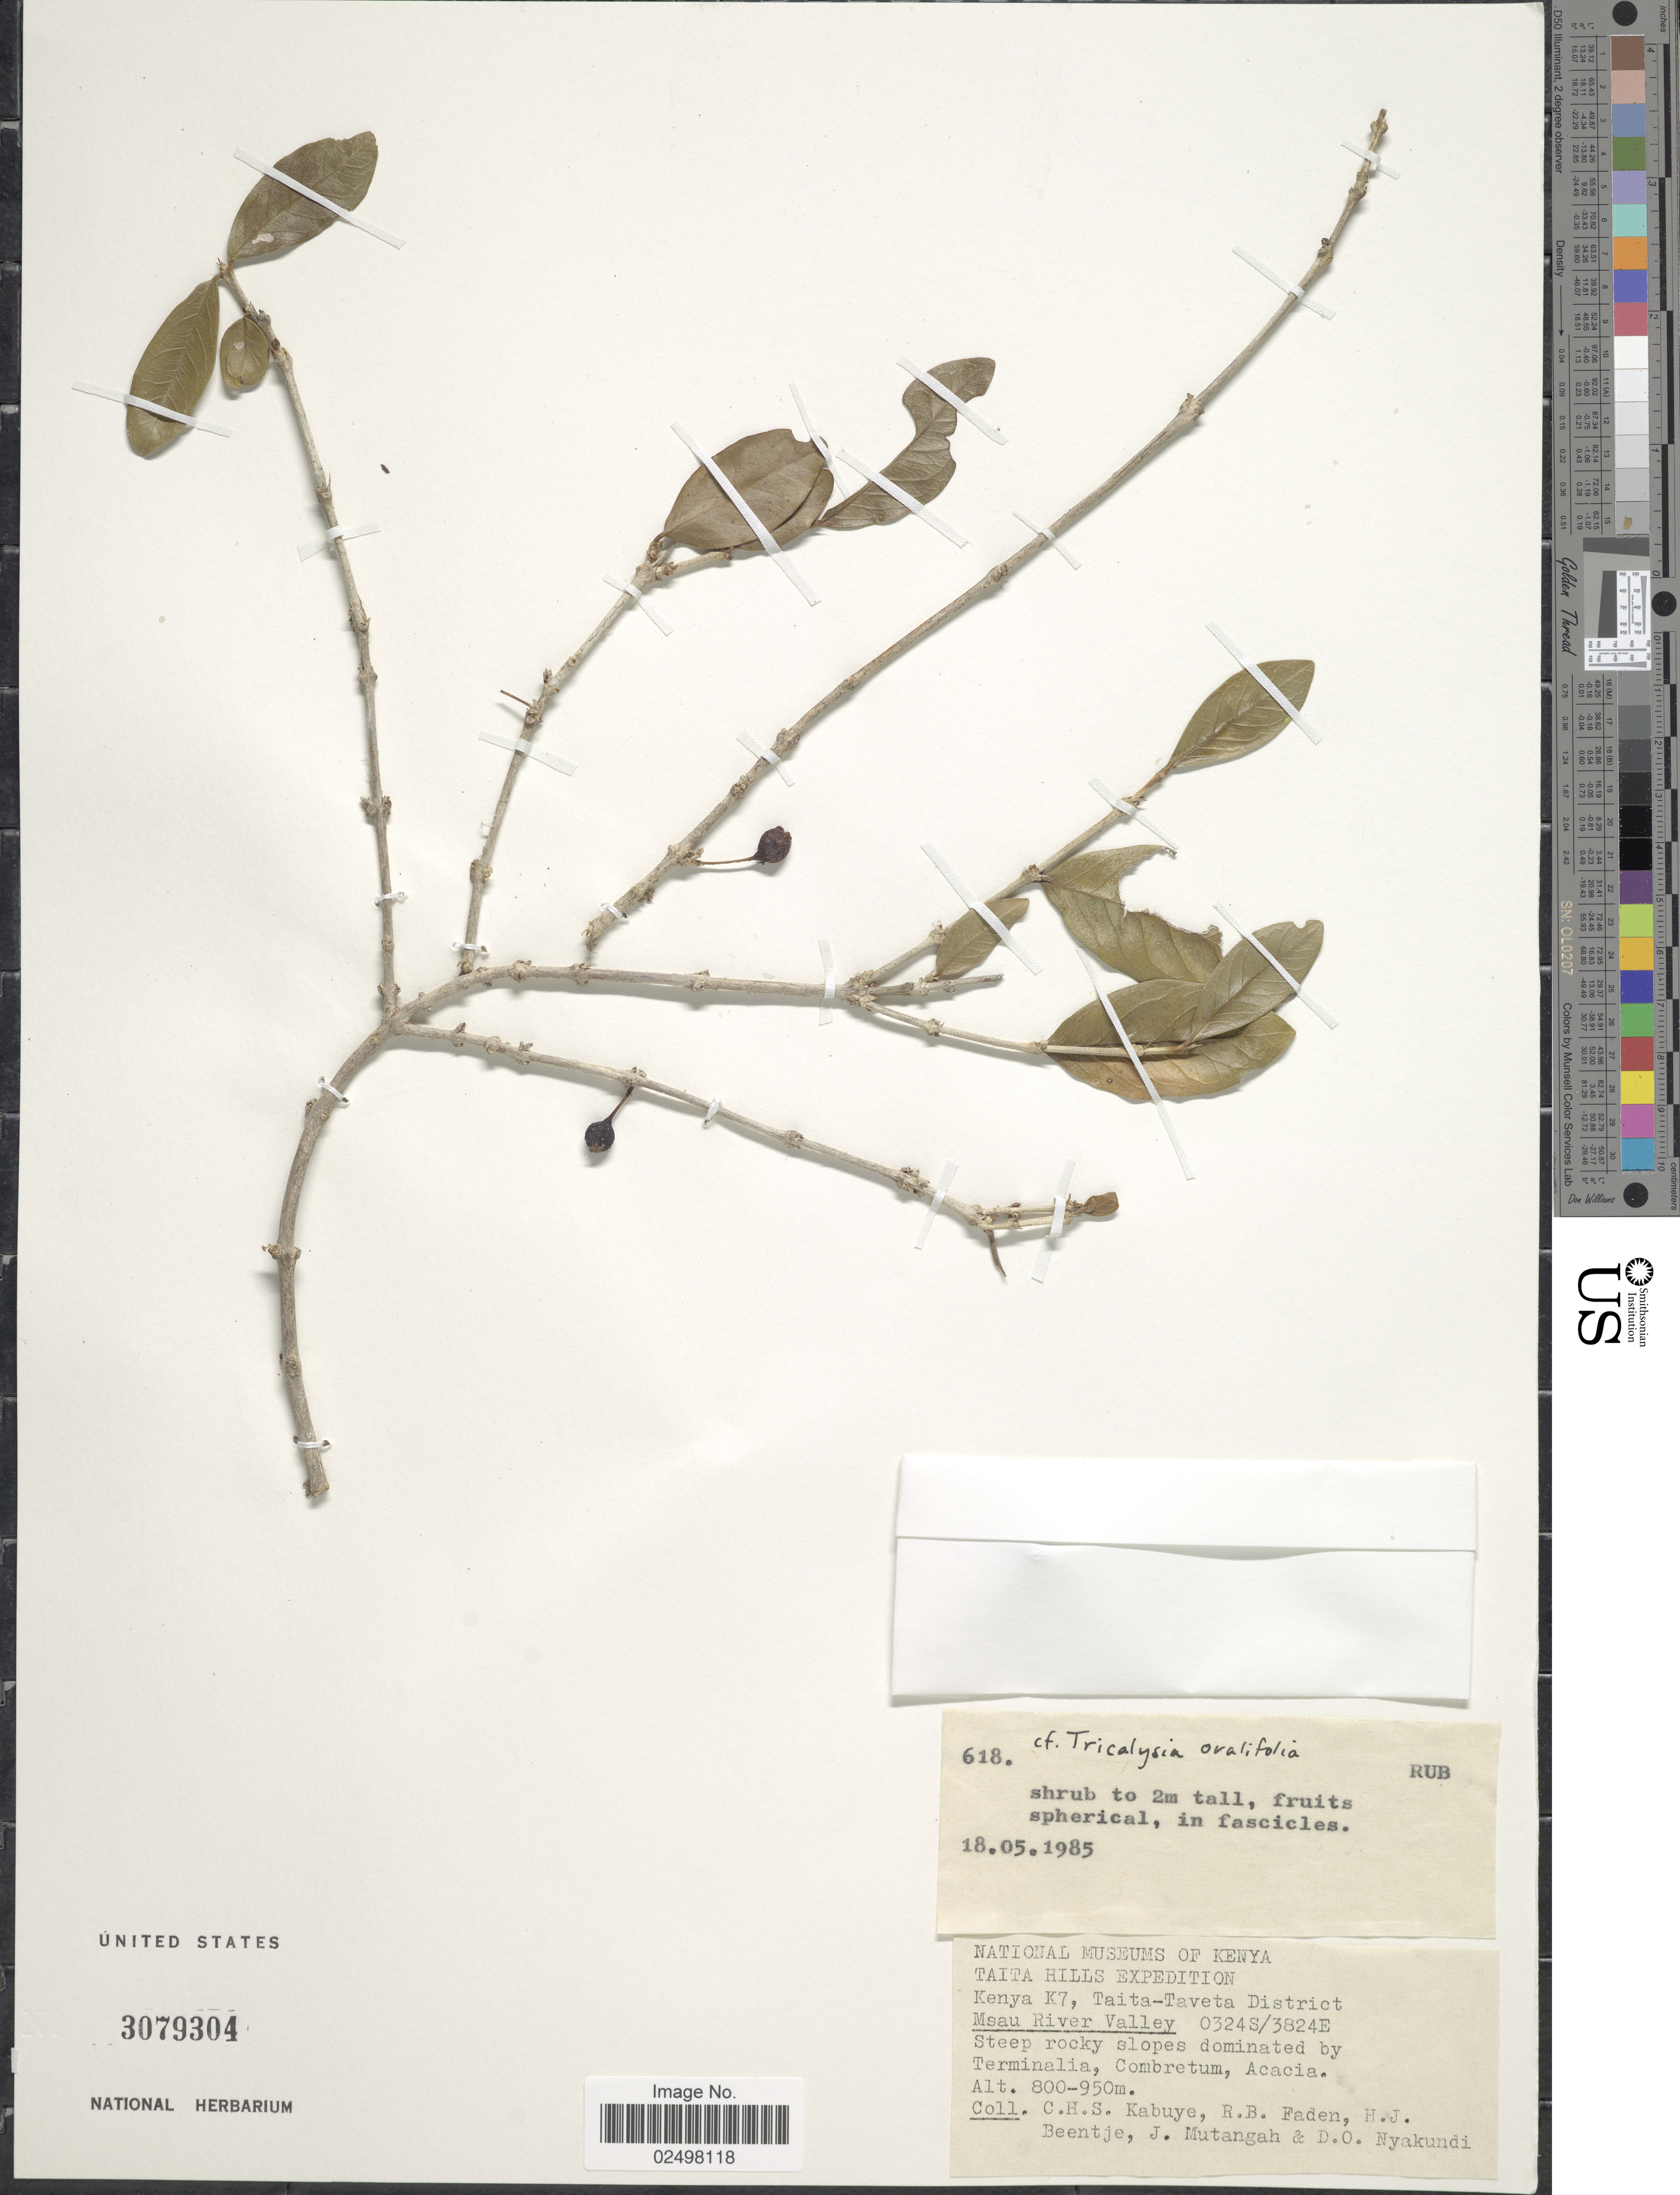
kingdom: Plantae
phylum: Tracheophyta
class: Magnoliopsida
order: Gentianales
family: Rubiaceae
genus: Tricalysia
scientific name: Tricalysia ovalifolia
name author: Hiern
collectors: C. Kabuye, R. B. Faden, H. J. Beentje, J. Mutangah & D. Nyakundi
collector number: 618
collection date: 1985-05-18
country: Kenya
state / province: Taita Taveta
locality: Taita Hills, Kenya K7, Msau River Valley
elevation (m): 800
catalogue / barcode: US 3079304